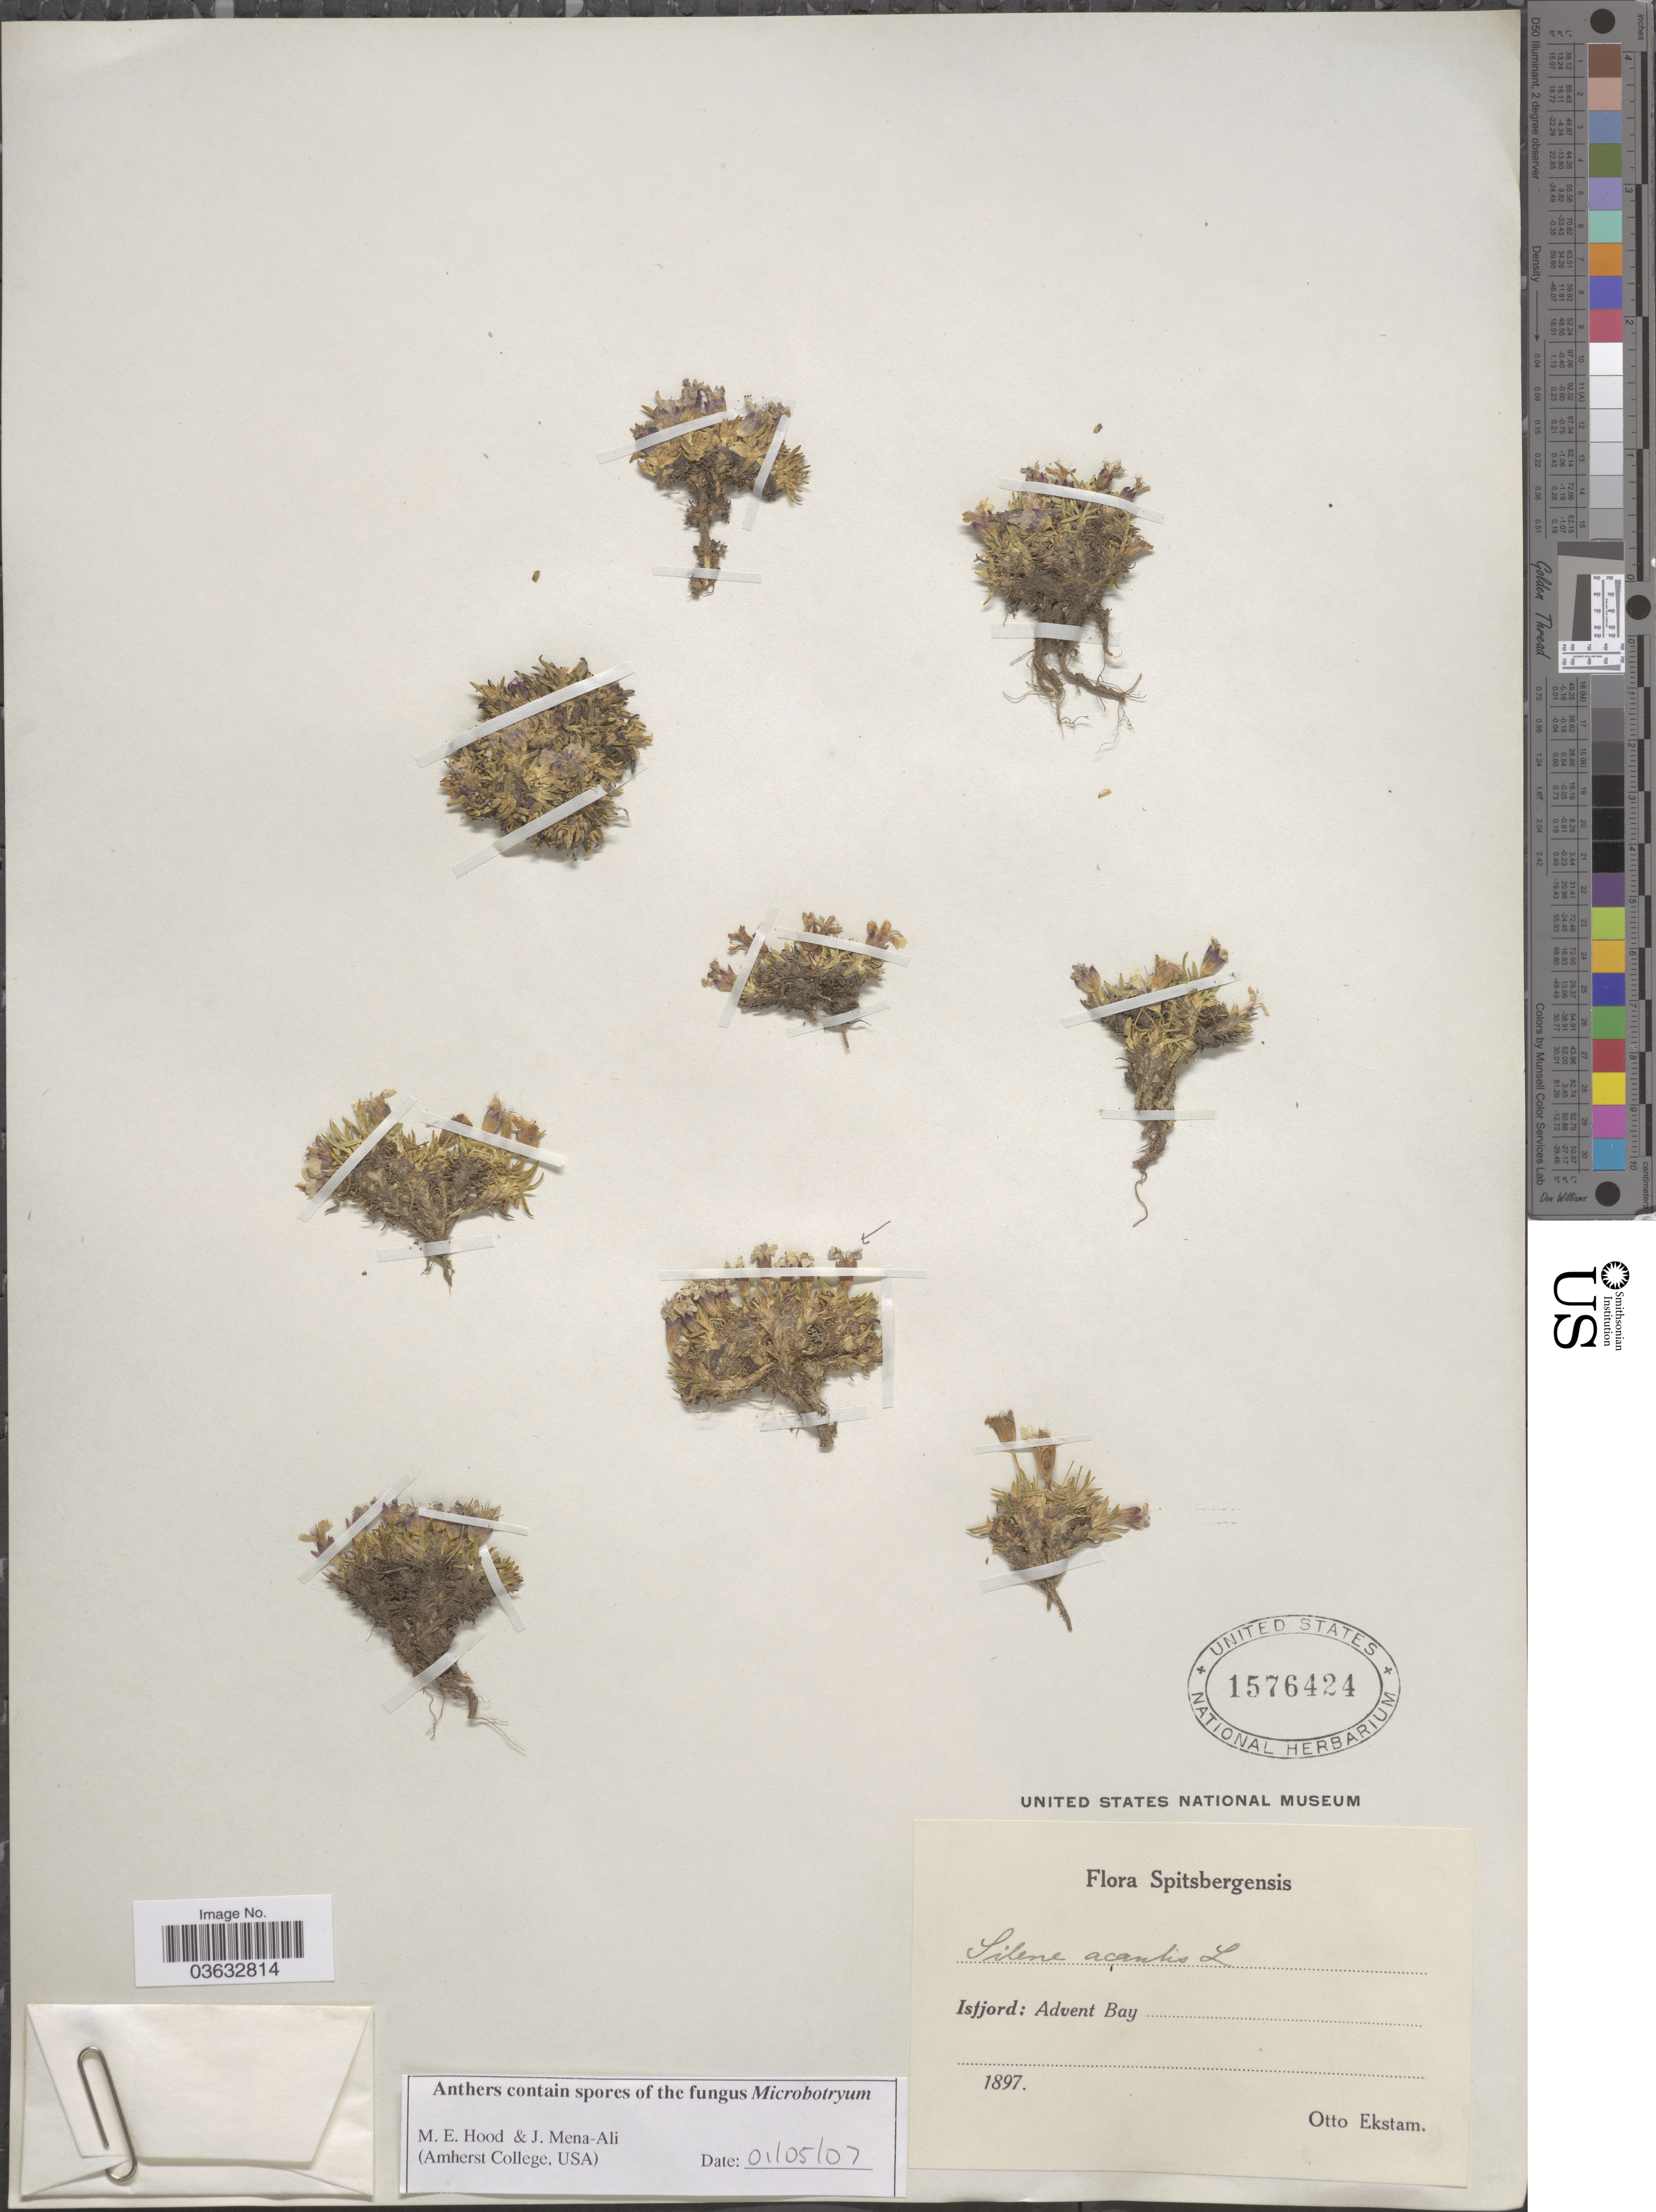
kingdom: Plantae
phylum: Tracheophyta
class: Magnoliopsida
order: Caryophyllales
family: Caryophyllaceae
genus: Silene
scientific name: Silene acaulis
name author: (L.) Jacq.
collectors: O. Ekstam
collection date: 1897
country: Norway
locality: Spitsbergensis. Isfjord: Advent Bay.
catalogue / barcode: US 1576424